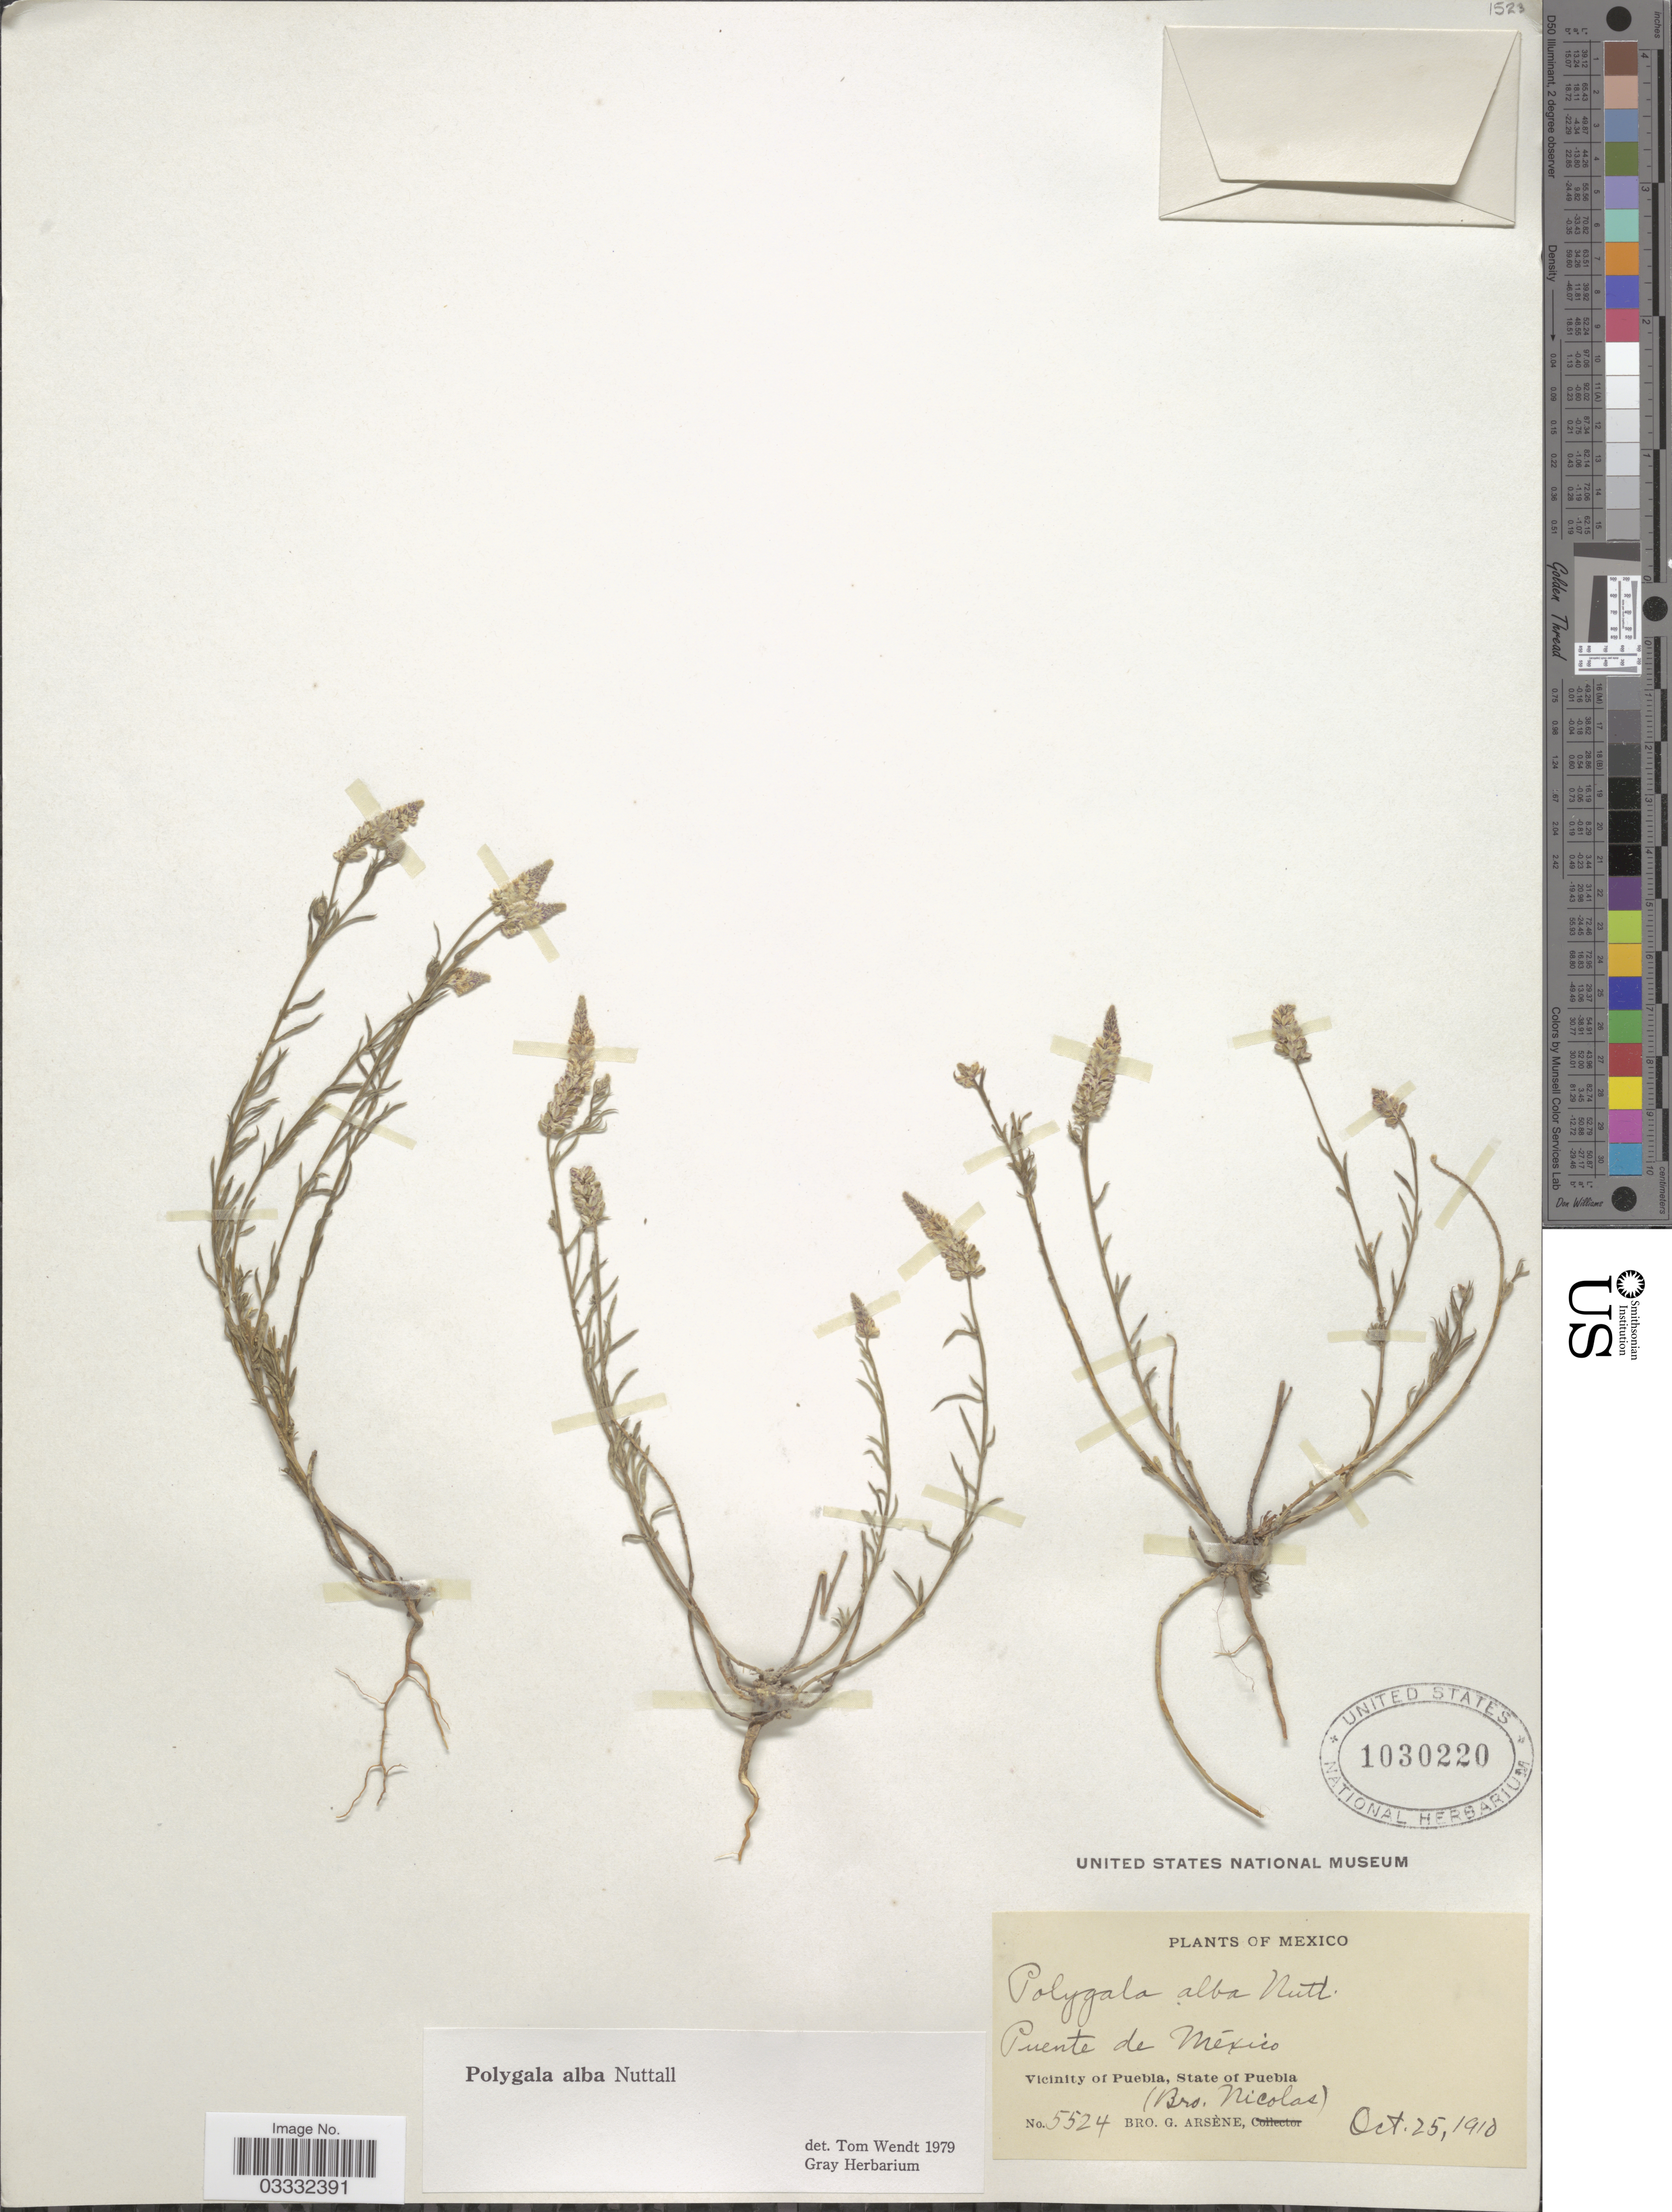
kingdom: Plantae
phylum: Tracheophyta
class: Magnoliopsida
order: Fabales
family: Polygalaceae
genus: Polygala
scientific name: Polygala alba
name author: Nutt.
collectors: Bro. G. Arsène & Bro. Nicolas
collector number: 5524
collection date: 1910-10-25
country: Mexico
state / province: Puebla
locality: Puente de México. Vicinity of Puebla.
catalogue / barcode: US 1030220